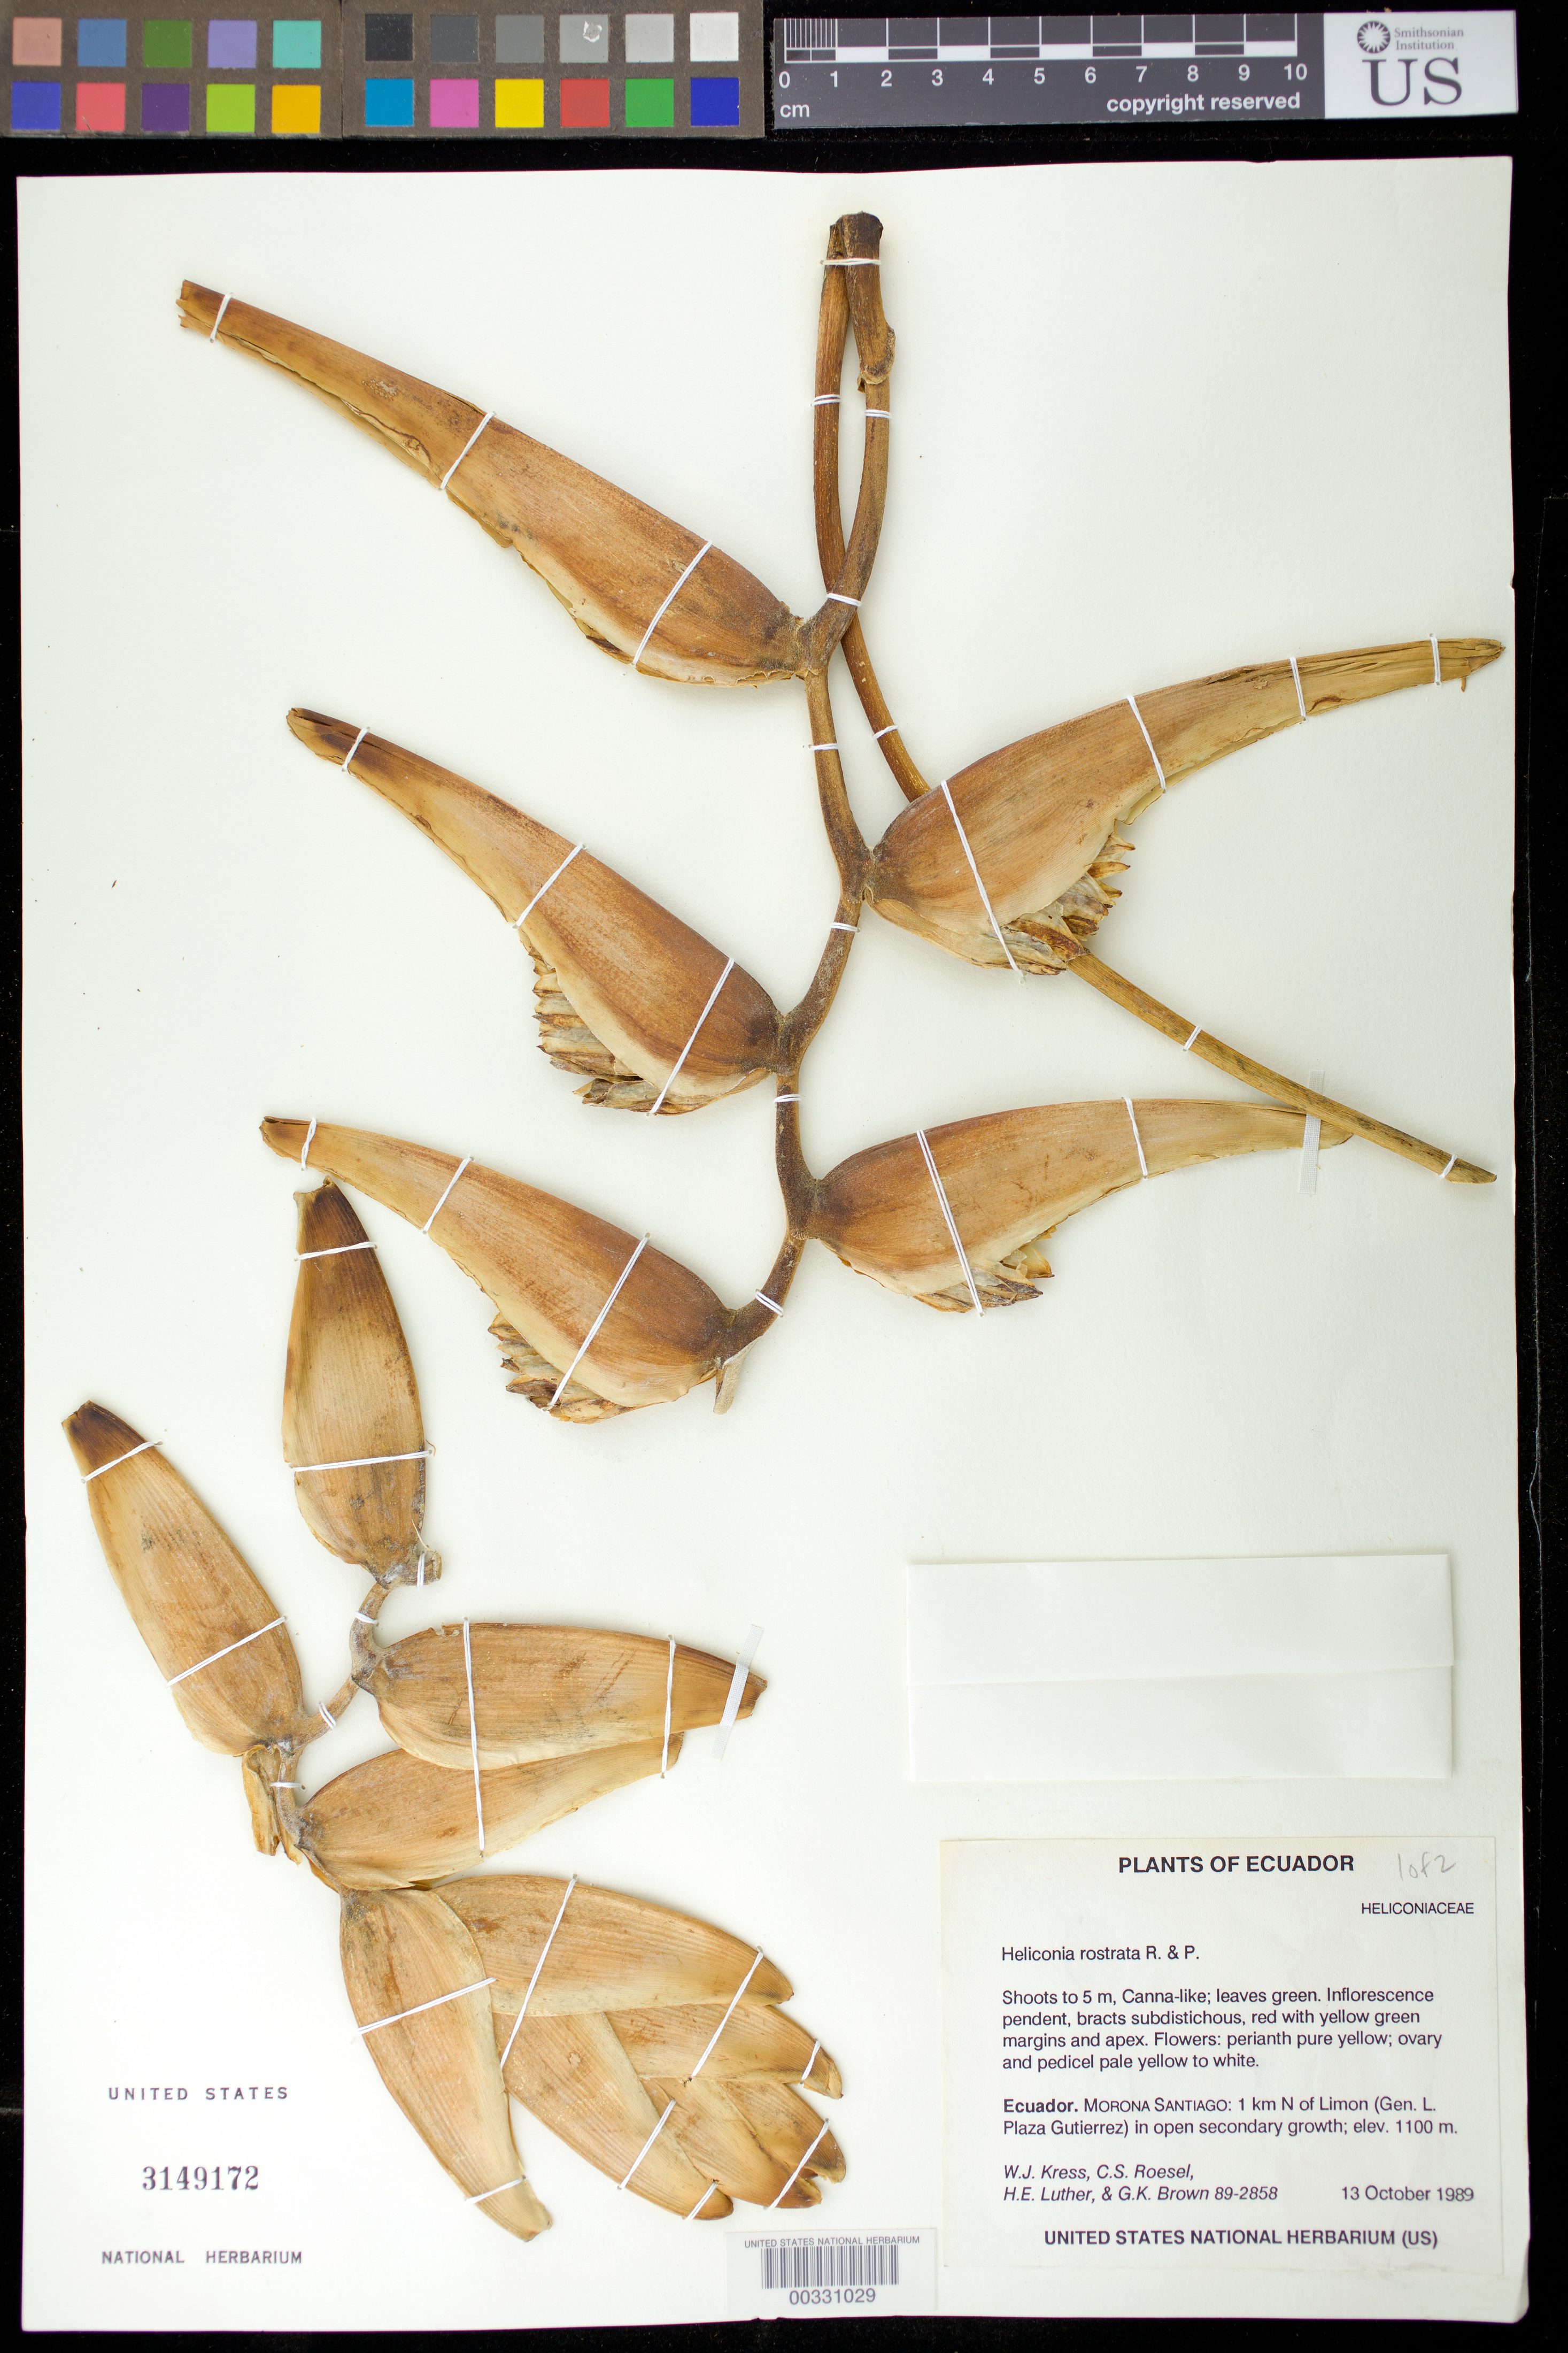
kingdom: Plantae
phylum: Tracheophyta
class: Liliopsida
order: Zingiberales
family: Heliconiaceae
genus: Heliconia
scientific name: Heliconia rostrata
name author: Ruiz & Pav.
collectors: W. J. Kress, C. S. Roesel, Harry E. Luther & G. K. Brown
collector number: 89-2858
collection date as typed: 13 Oct 1989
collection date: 1989-10-13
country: Ecuador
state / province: Morona-Santiago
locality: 1 km N of Limon (gen l. plaza Gutierrez)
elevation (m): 1100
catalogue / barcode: US 3149172